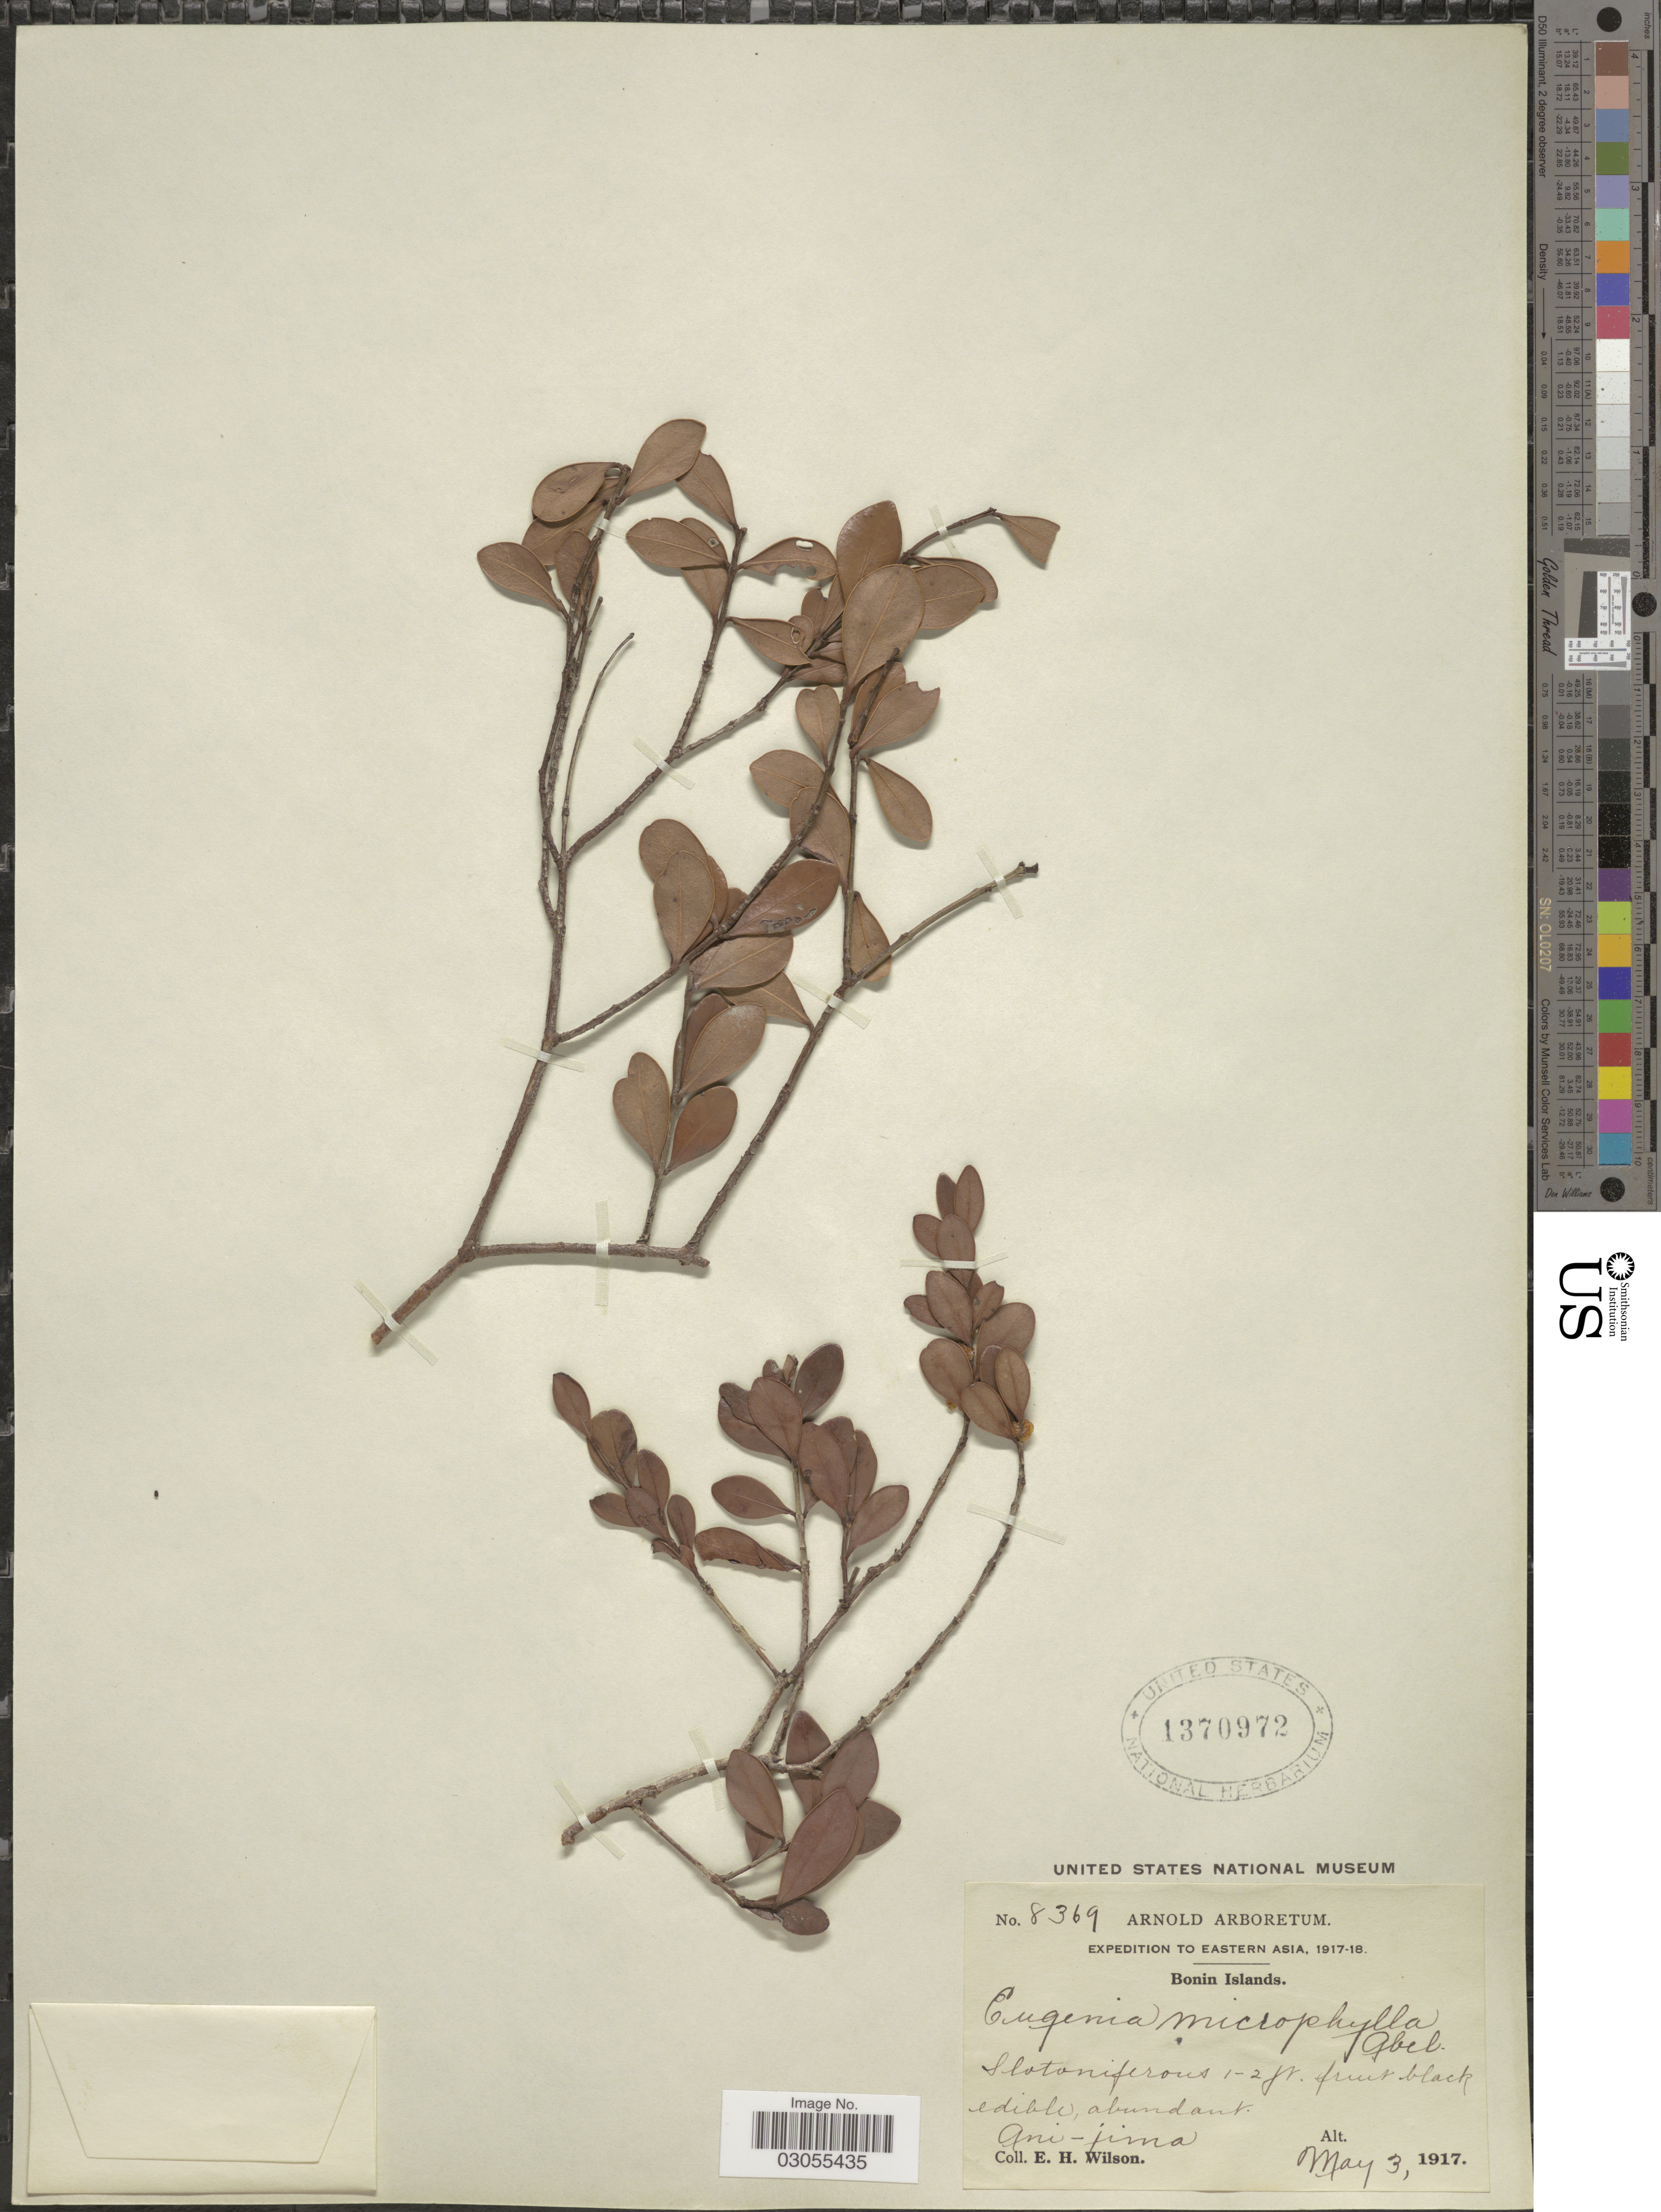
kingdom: Plantae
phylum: Tracheophyta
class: Magnoliopsida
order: Myrtales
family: Myrtaceae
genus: Syzygium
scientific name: Syzygium buxifolium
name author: Hook. & Arn.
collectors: E. Wilson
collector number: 8369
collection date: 1917-05-03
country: Japan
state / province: Tokyo, Federal City of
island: Bonin Islands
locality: Bonin Islands. Ani-jima.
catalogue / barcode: US 1370972